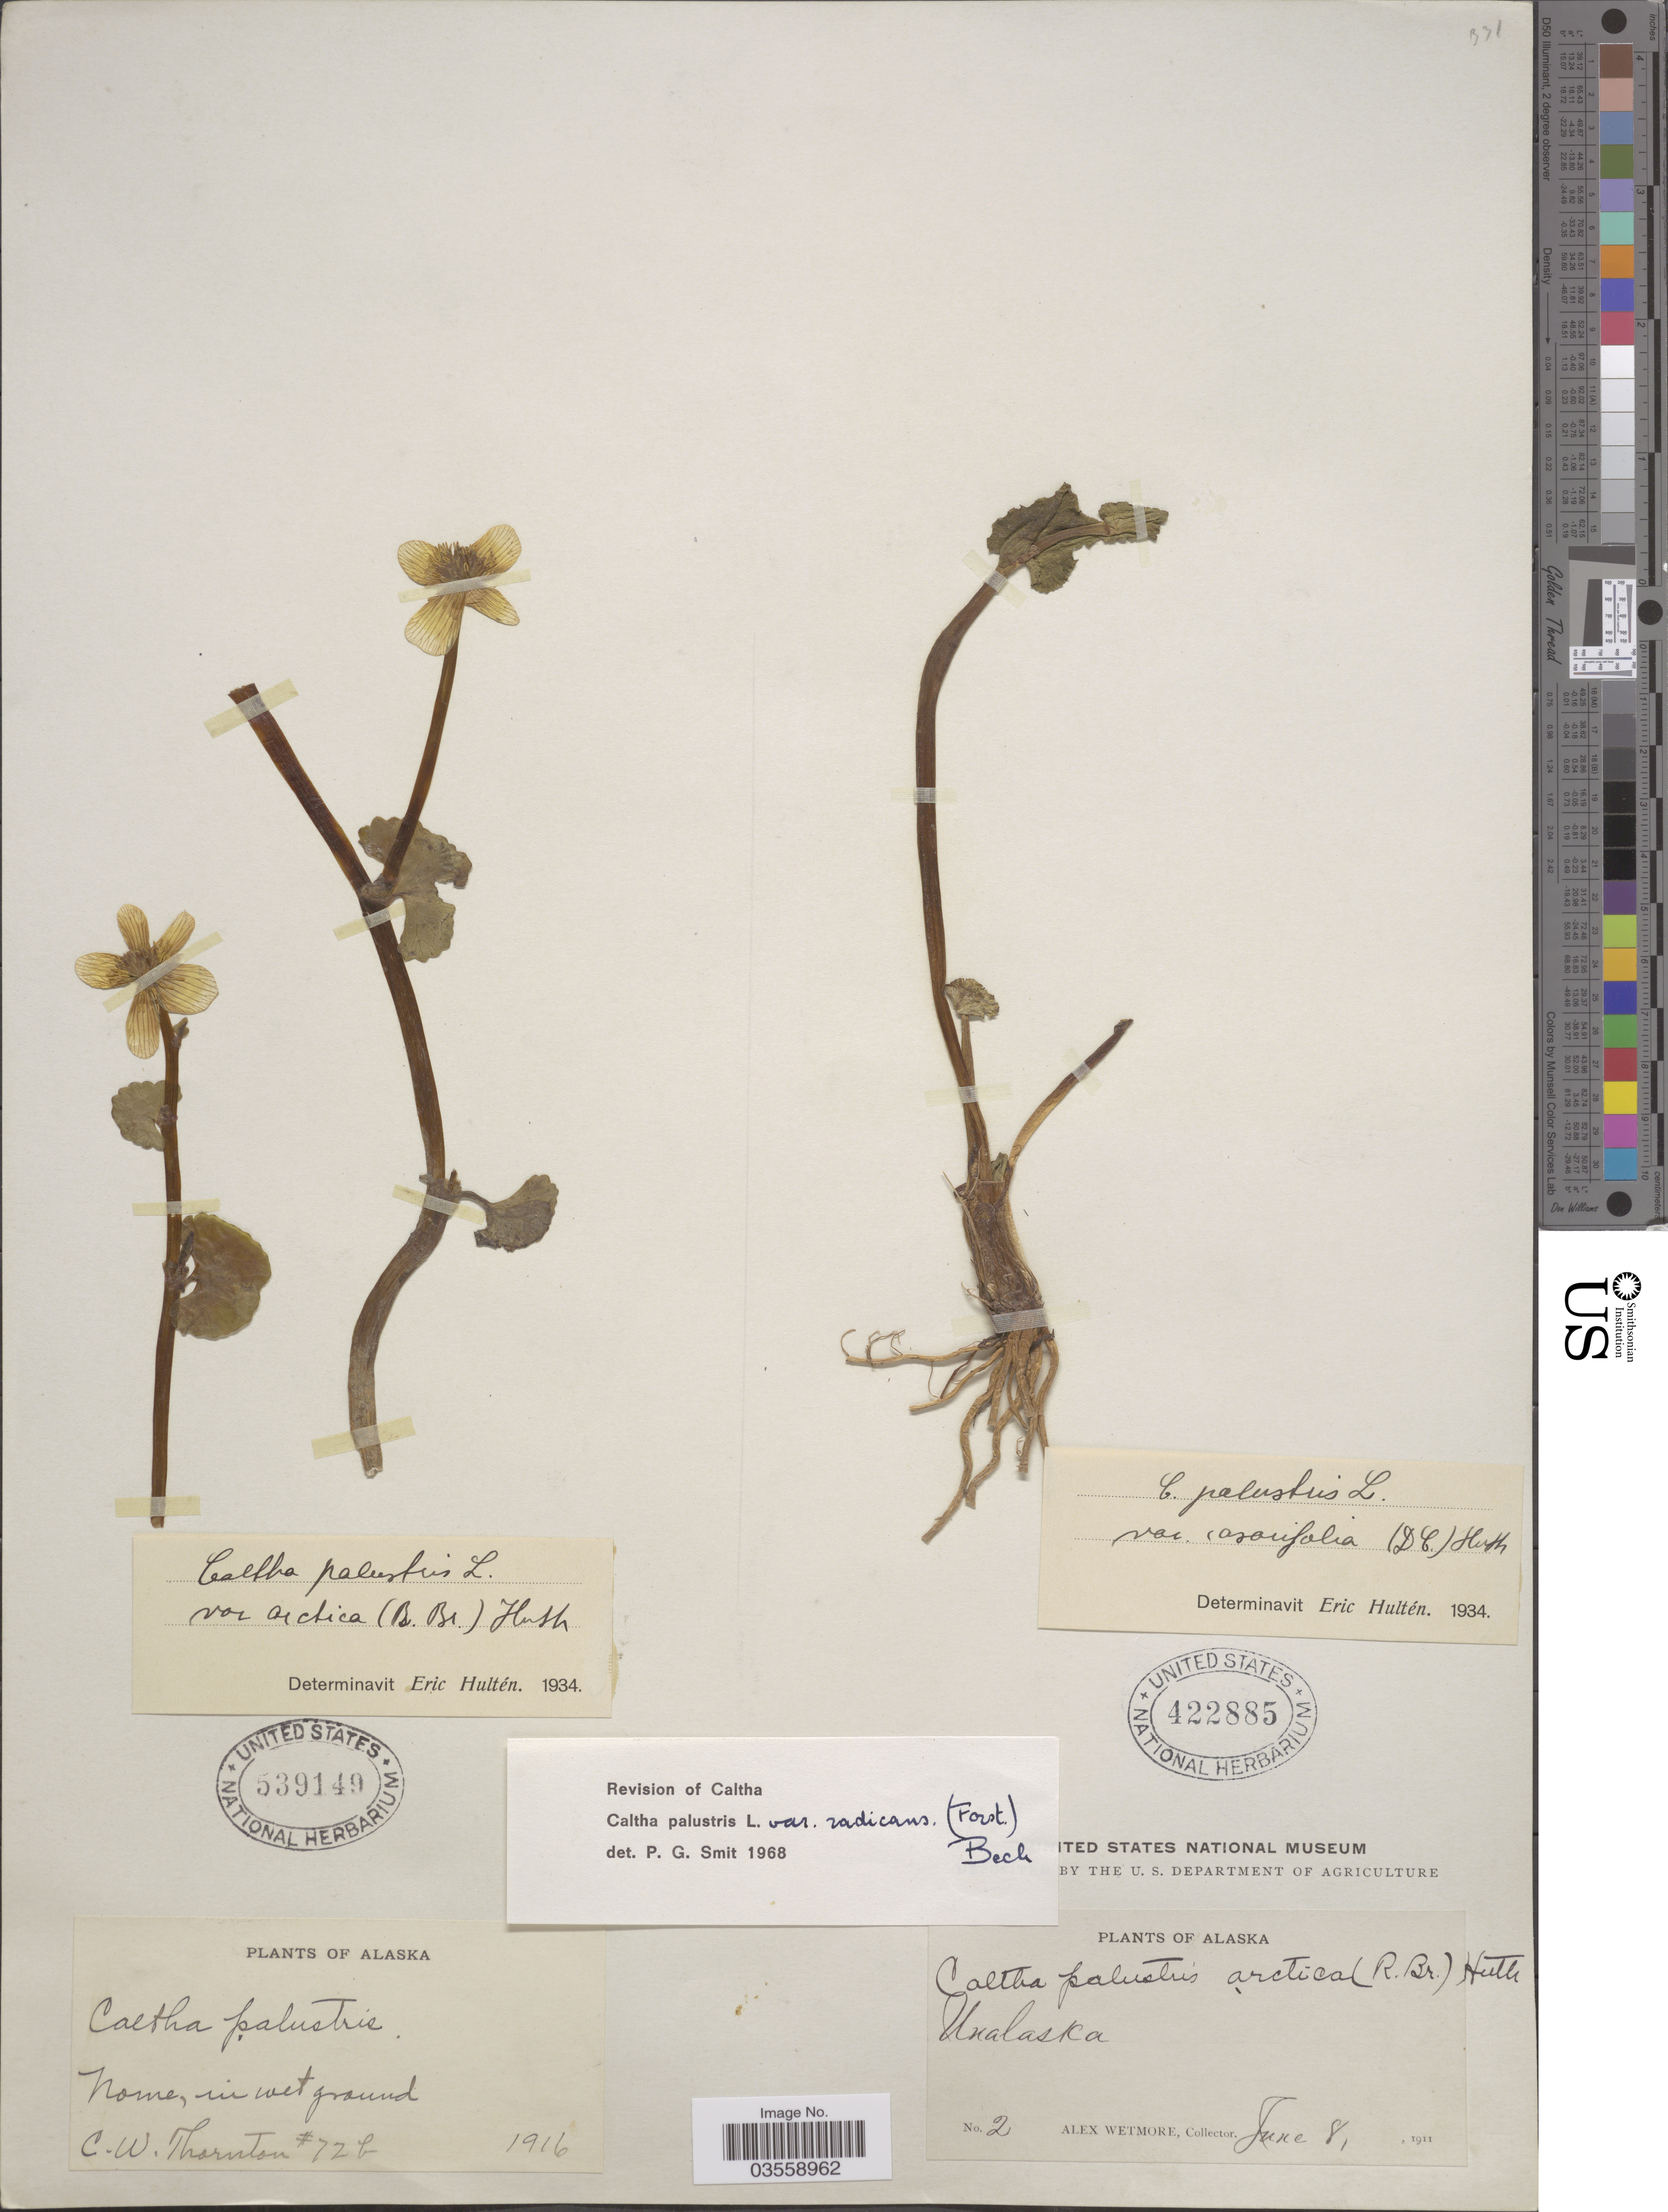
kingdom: Plantae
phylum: Tracheophyta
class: Magnoliopsida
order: Ranunculales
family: Ranunculaceae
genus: Caltha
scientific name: Caltha palustris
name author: L.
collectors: A. Wetmore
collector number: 2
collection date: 1911-06-08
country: United States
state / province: Alaska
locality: Unalaska.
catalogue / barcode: US 422885-2